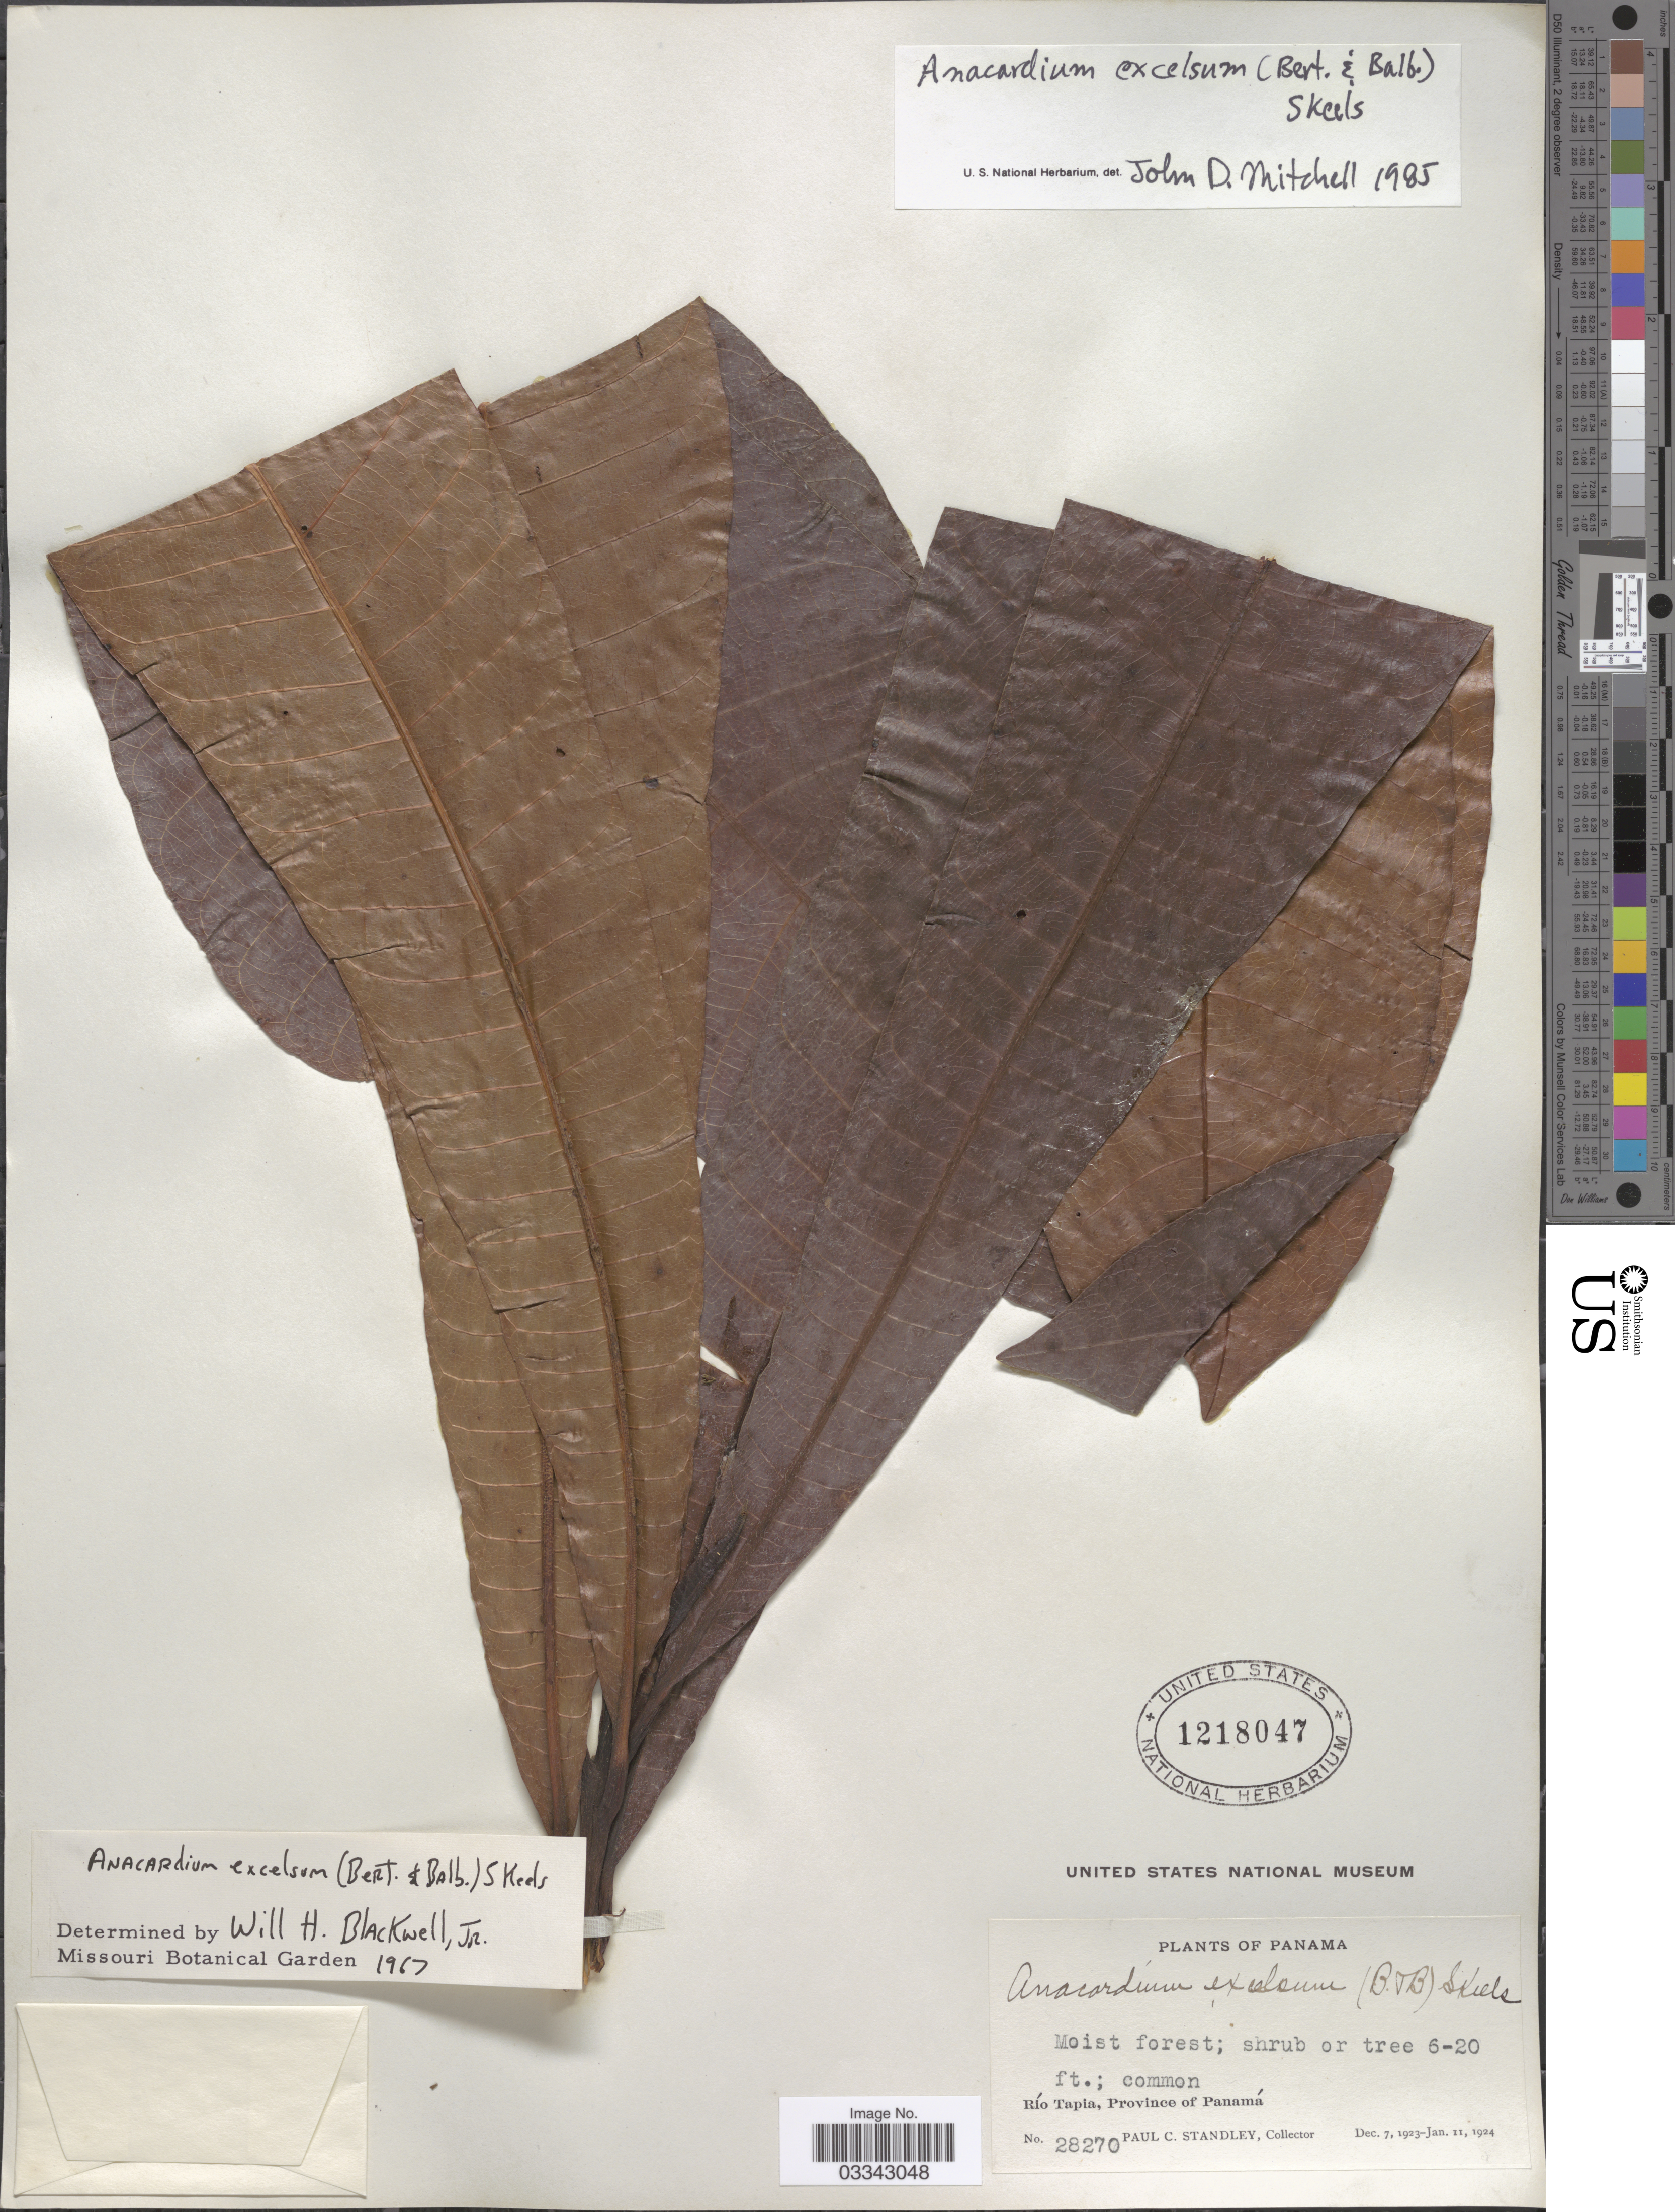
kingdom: Plantae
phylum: Tracheophyta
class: Magnoliopsida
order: Sapindales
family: Anacardiaceae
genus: Anacardium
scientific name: Anacardium excelsum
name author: (Kunth) Skeels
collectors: P. C. Standley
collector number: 28270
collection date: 1923-12-07/1924-01-11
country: Panama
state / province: Panamá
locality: Río Tapia.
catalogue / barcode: US 1218047